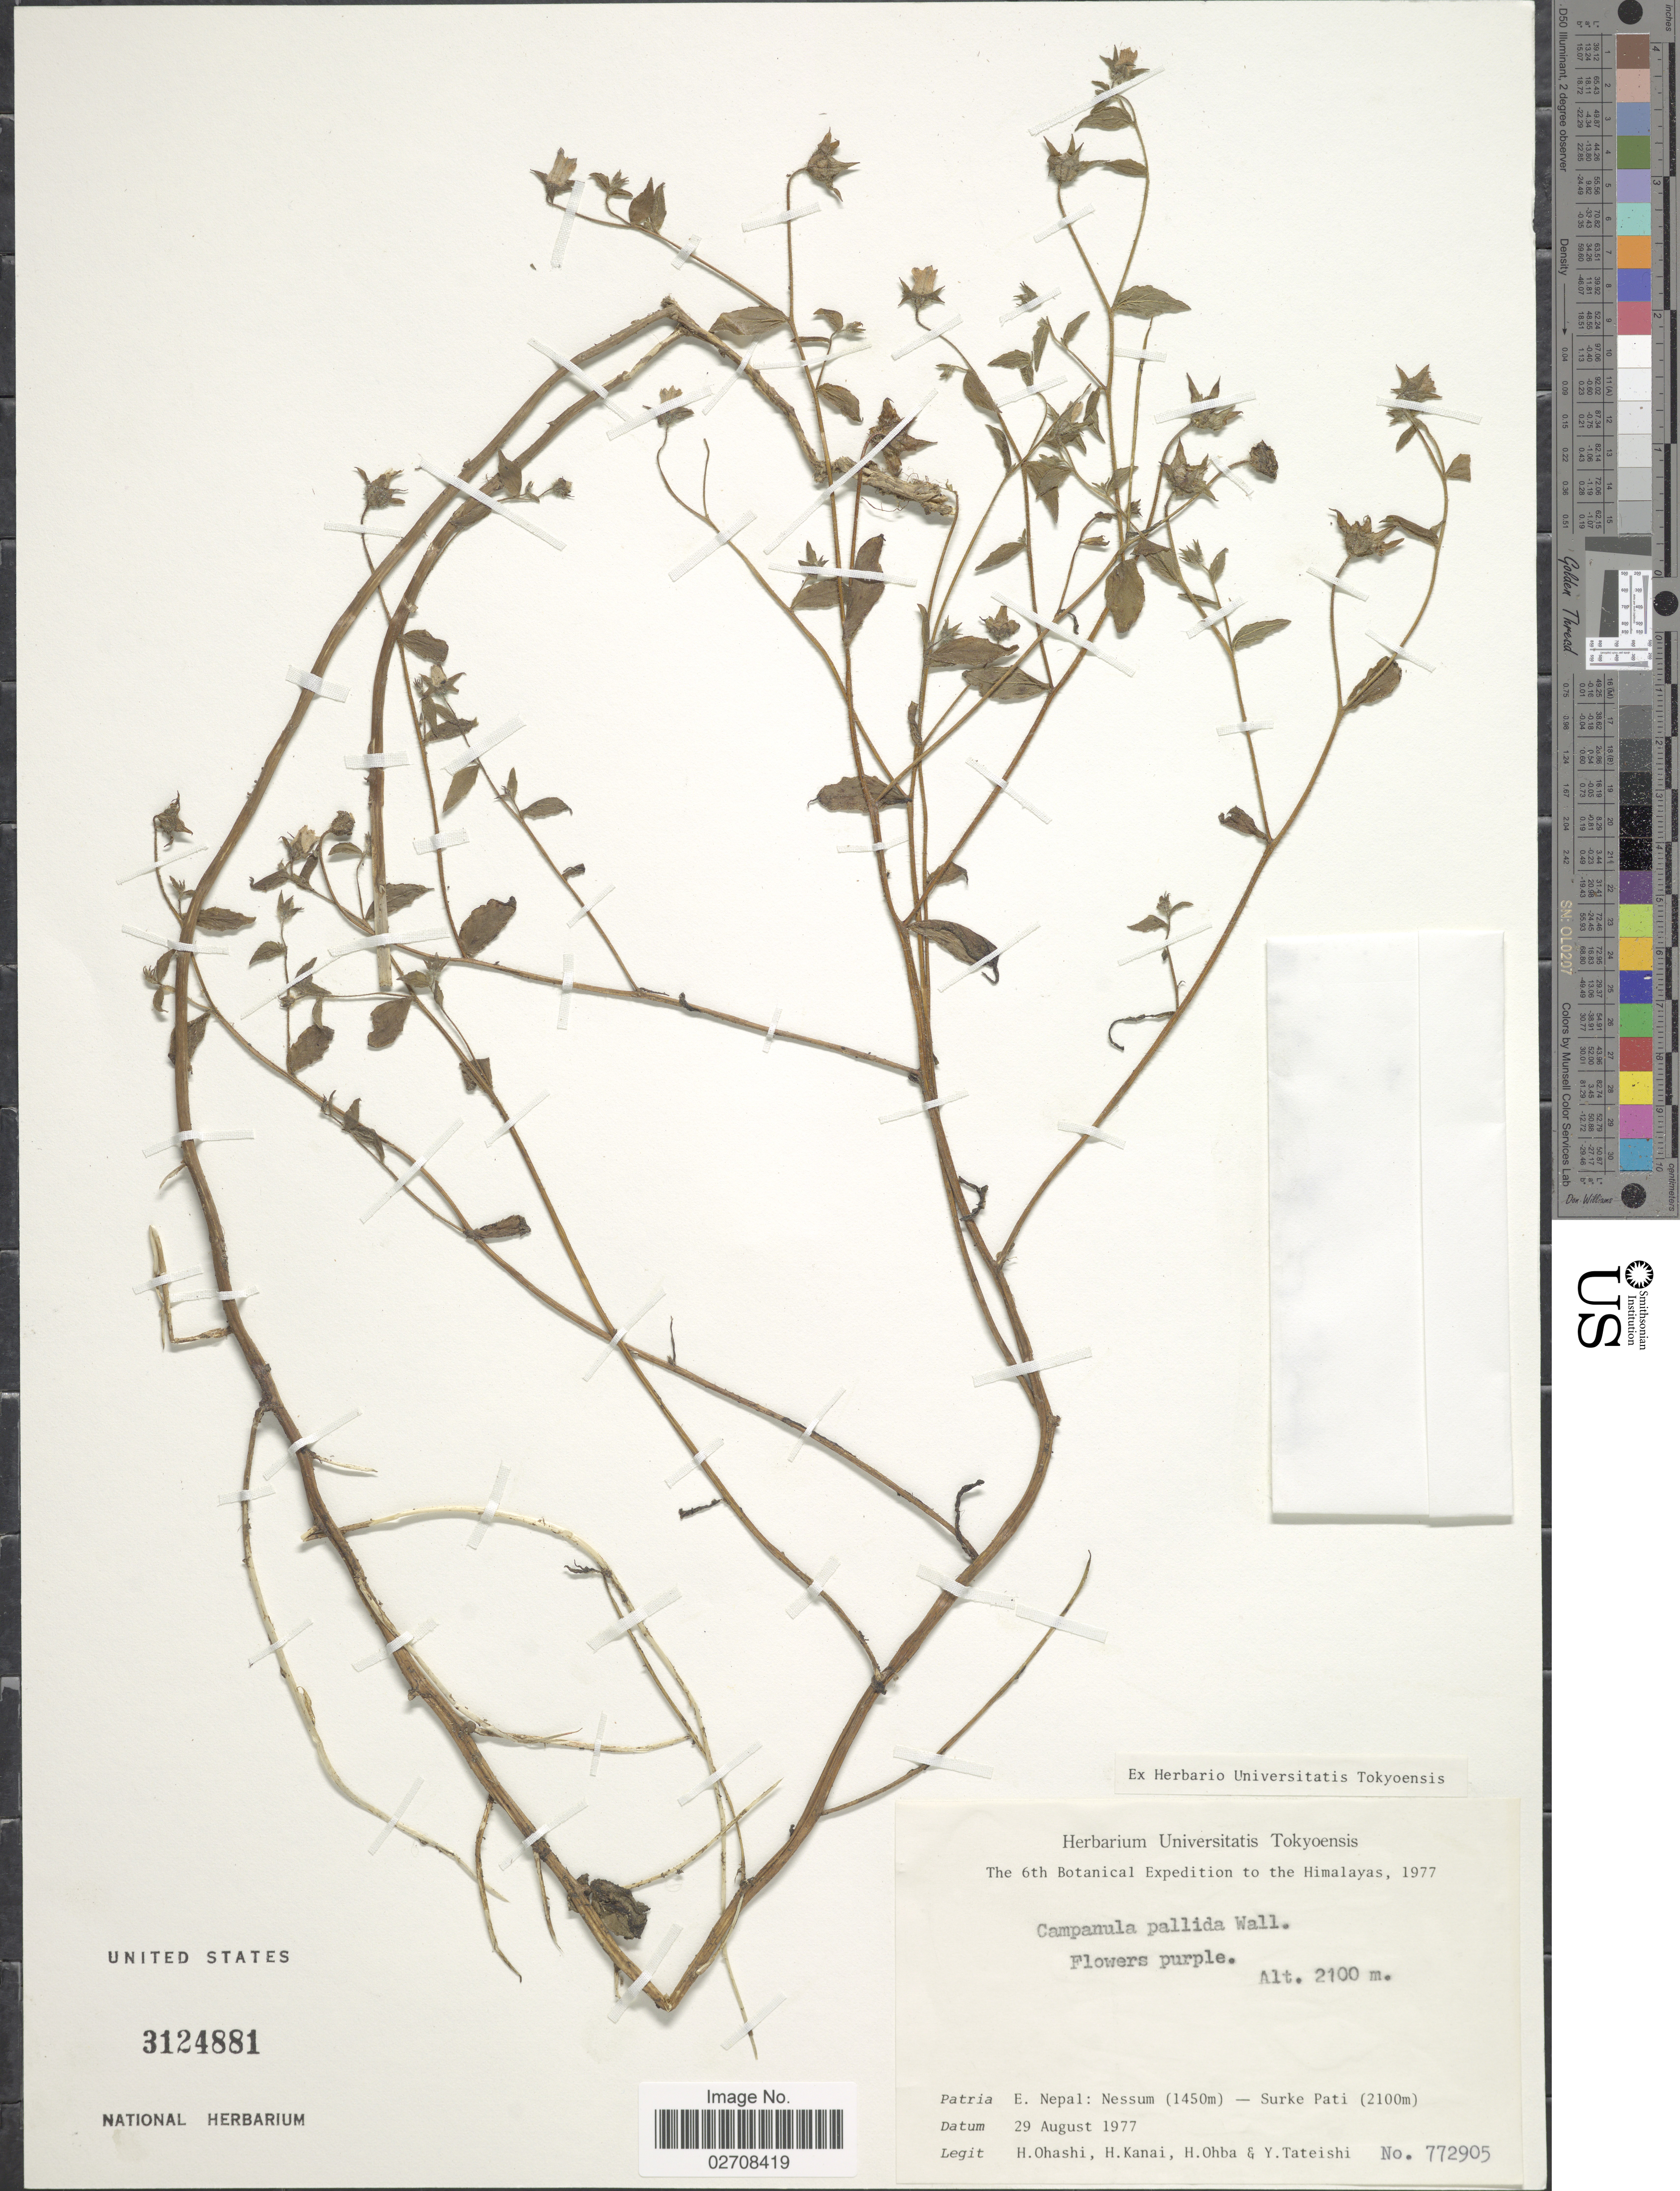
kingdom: Plantae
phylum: Tracheophyta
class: Magnoliopsida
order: Asterales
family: Campanulaceae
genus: Campanula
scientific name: Campanula pallida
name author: Wall.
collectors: H. Ohashi, H. Kanai, H. Ohba & Y. Tateishi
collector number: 772905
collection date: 1977-08-29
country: Nepal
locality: Himalayas. E. Nepal: Nessum - Surke Pati.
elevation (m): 2100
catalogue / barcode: US 3124881